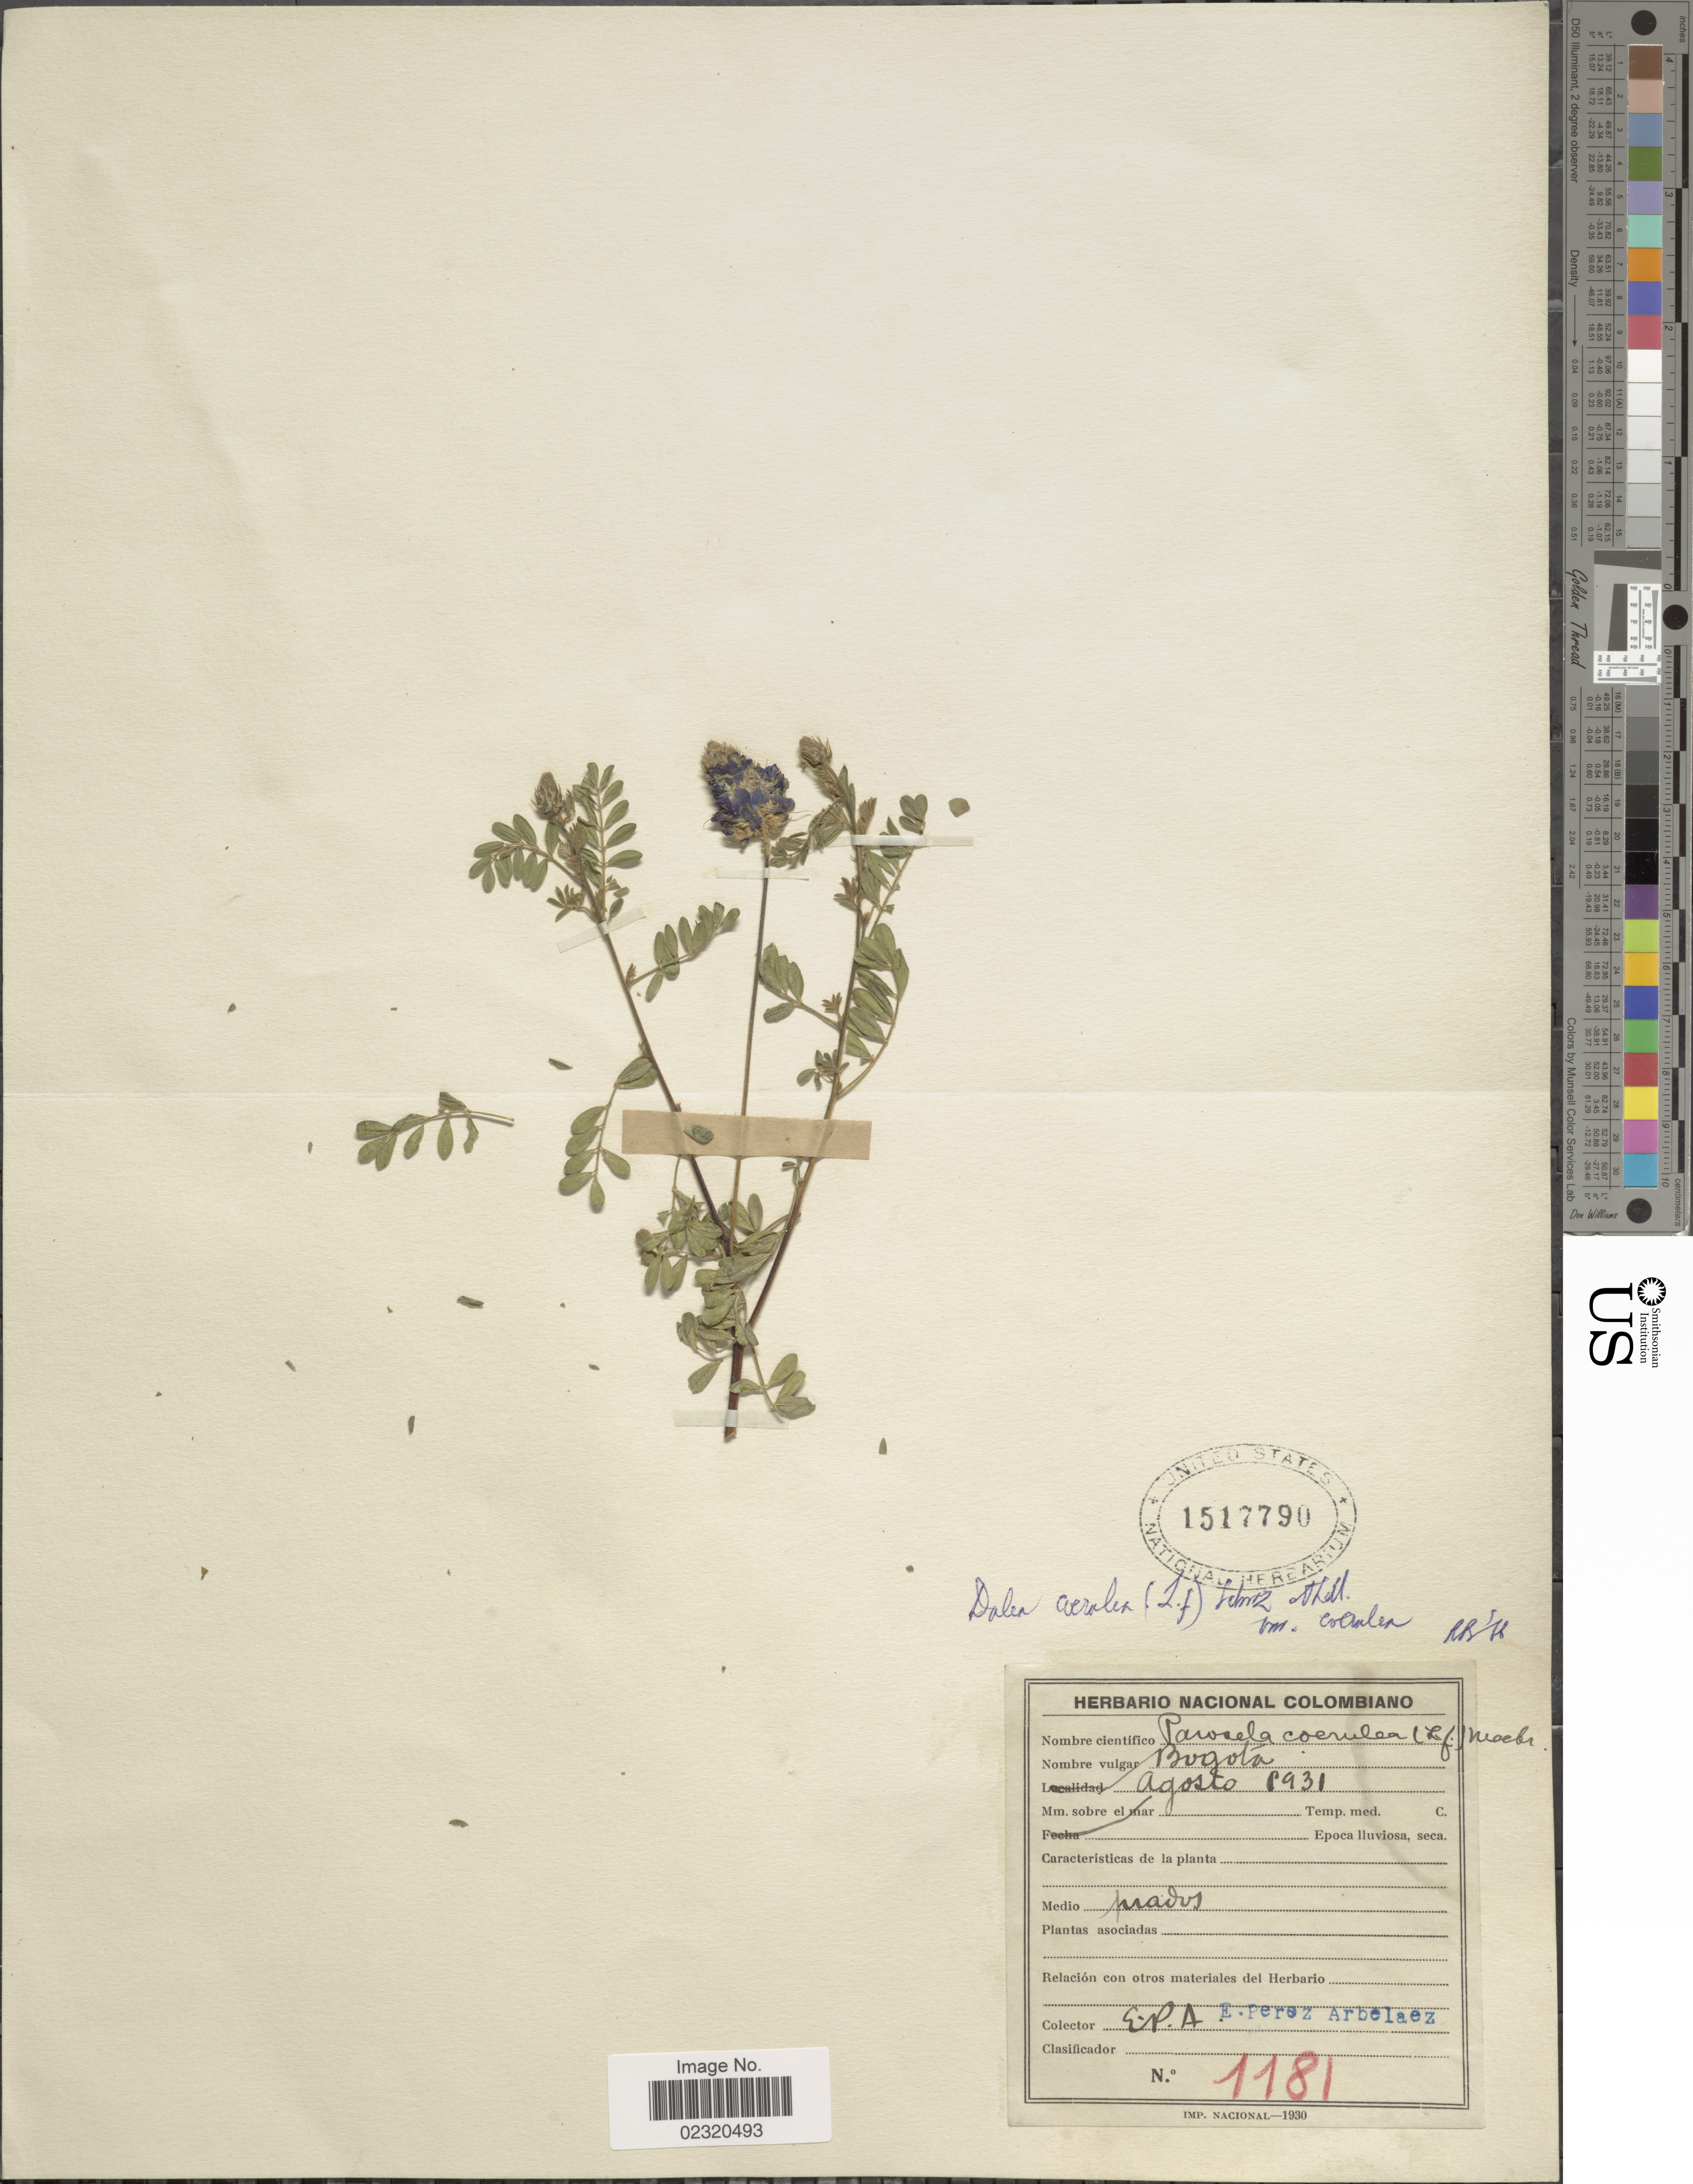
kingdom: Plantae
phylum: Tracheophyta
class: Magnoliopsida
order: Fabales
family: Fabaceae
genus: Dalea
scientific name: Dalea coerulea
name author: (L. f.) Schinz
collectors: E. Pérez Arbeláez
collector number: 1181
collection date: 1931-08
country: Colombia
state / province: Bogota D.C.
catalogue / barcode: US 1517790